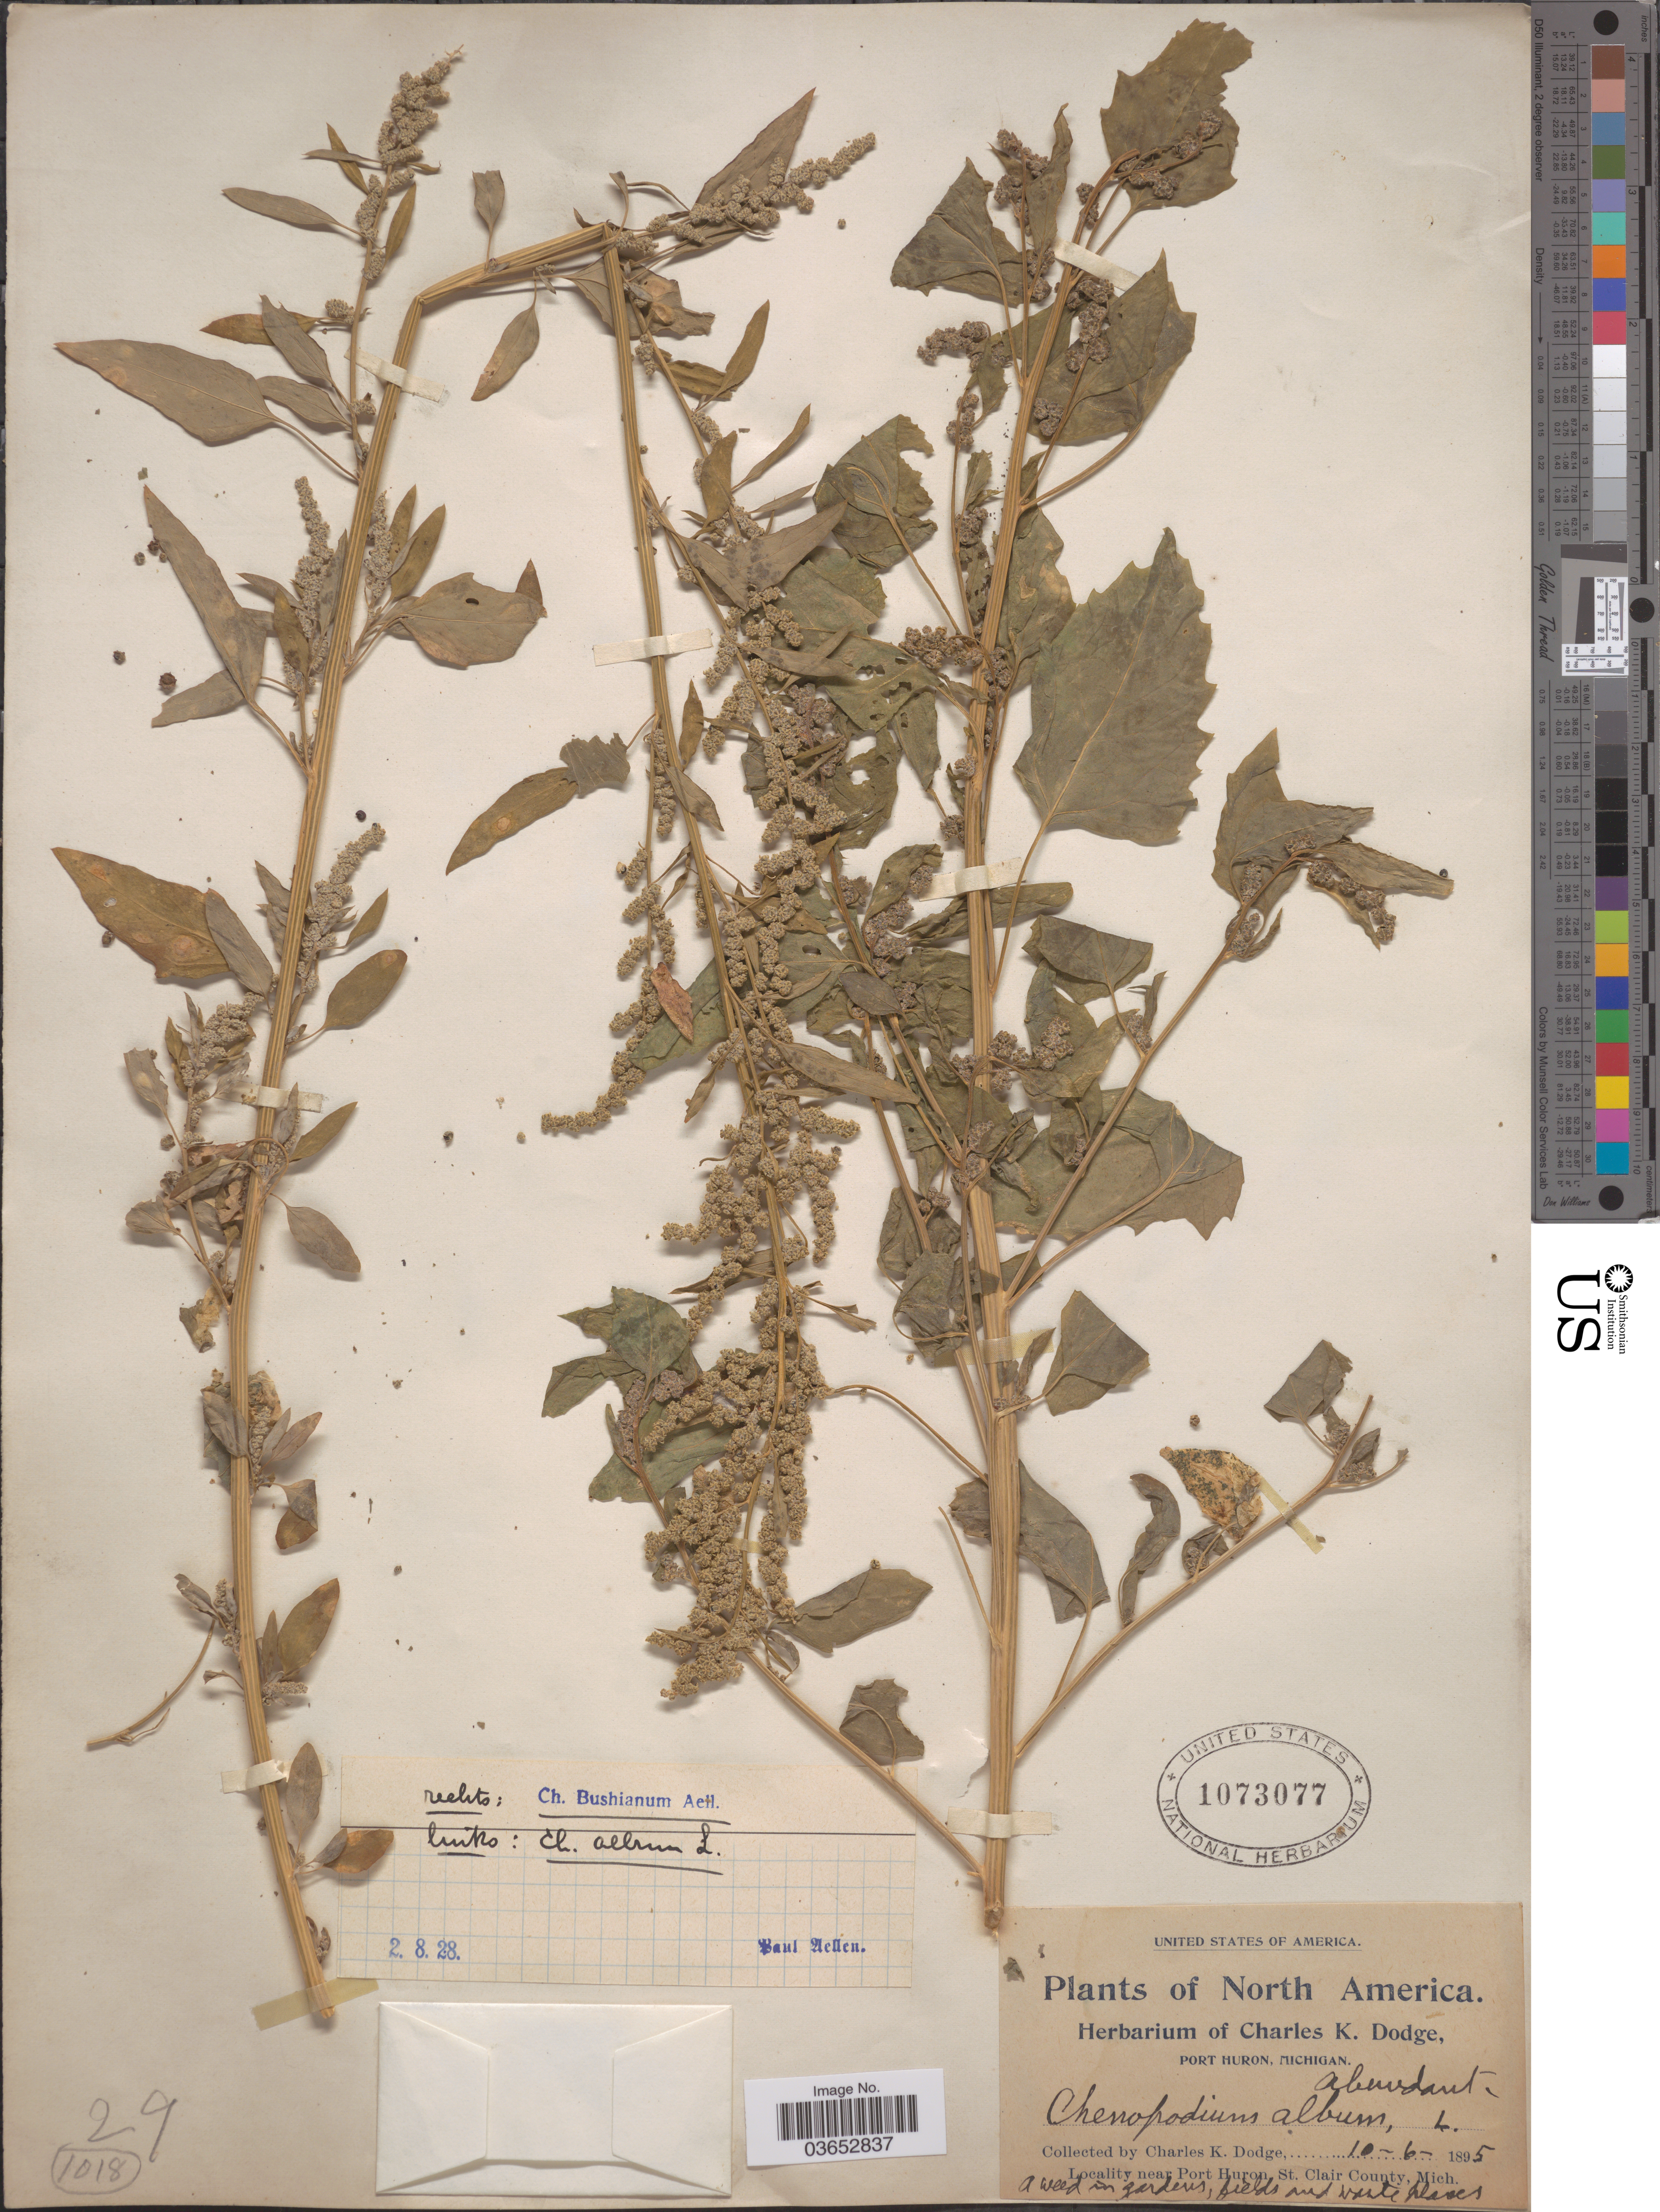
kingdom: Plantae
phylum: Tracheophyta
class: Magnoliopsida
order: Caryophyllales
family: Amaranthaceae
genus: Chenopodium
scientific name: Chenopodium bushianum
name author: Aellen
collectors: C. K. Dodge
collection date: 1895-10-06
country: United States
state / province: Michigan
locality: Near Port Huron, St. Clair County. Gardens, fields and waste places.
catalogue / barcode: US 1073077